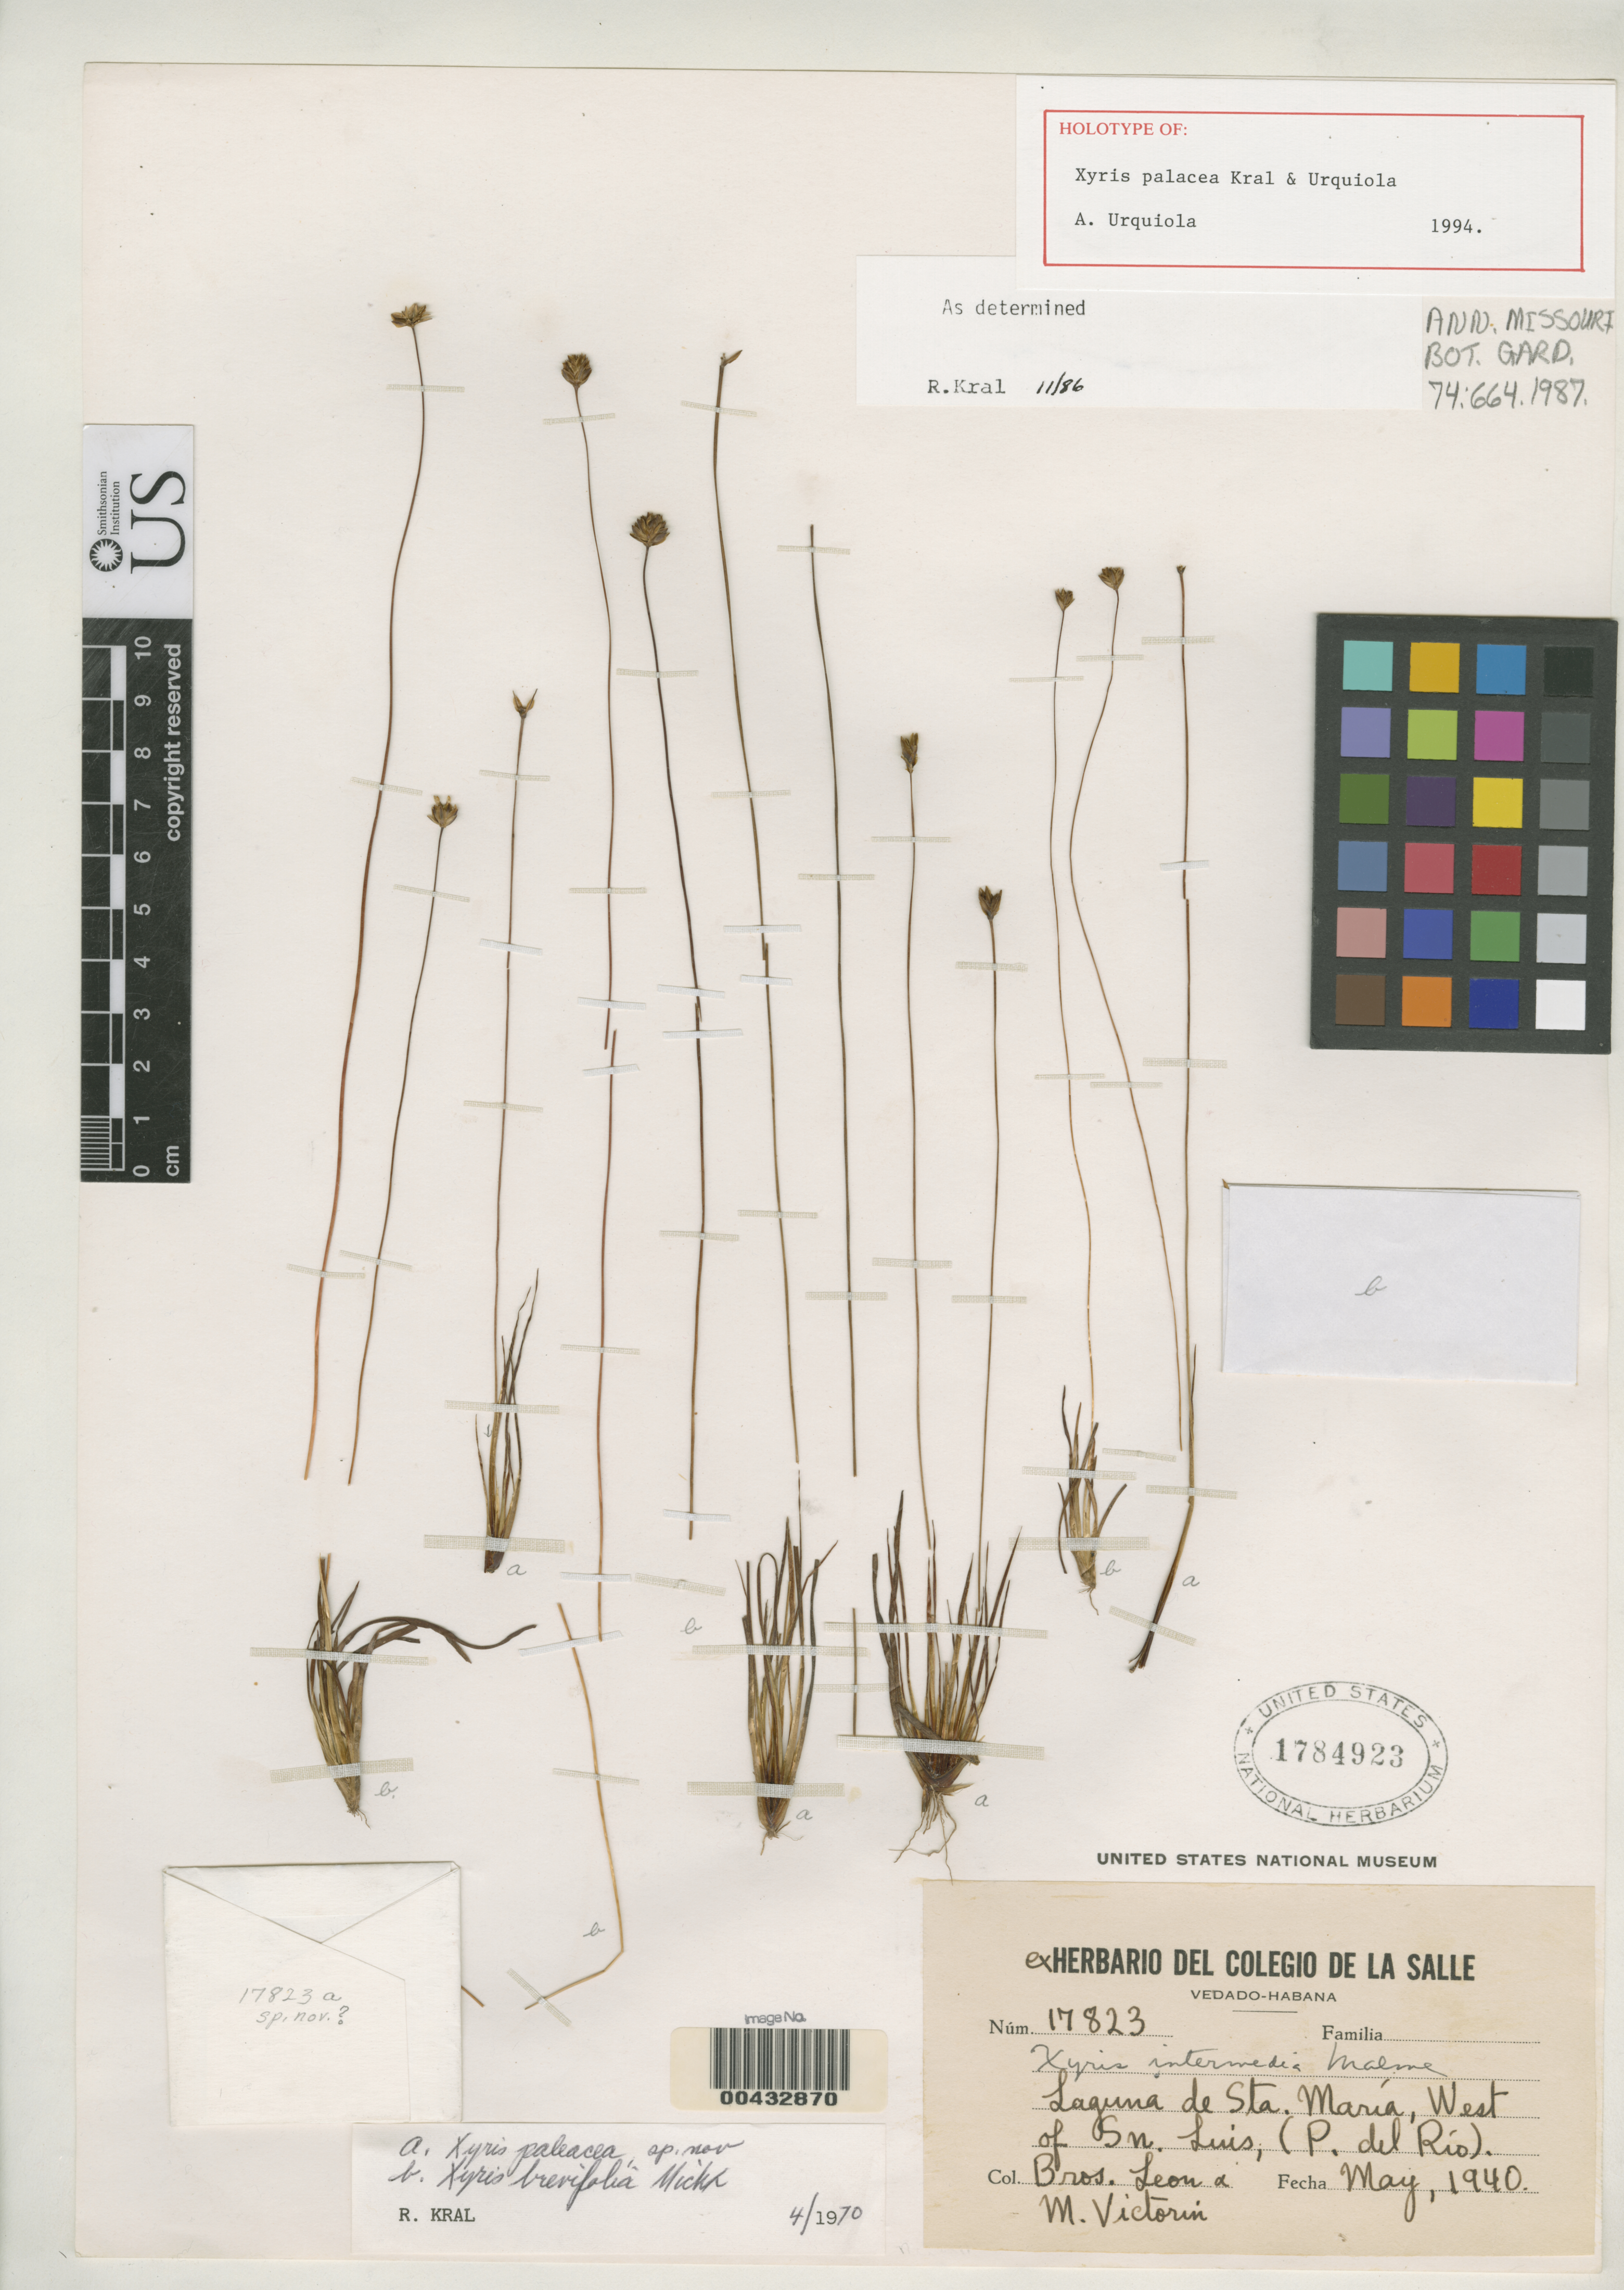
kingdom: Plantae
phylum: Tracheophyta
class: Liliopsida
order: Poales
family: Xyridaceae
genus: Xyris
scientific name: Xyris paleacea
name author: Kral & Urquiola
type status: Holotype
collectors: Bro. León & Fr. Marie-Victorin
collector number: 17823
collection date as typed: May 1910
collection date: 1910-05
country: Cuba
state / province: Pinar del Río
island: Greater Antilles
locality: Laguna de Sta. Maria, w of Sn. Luis.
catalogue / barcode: US 1784923